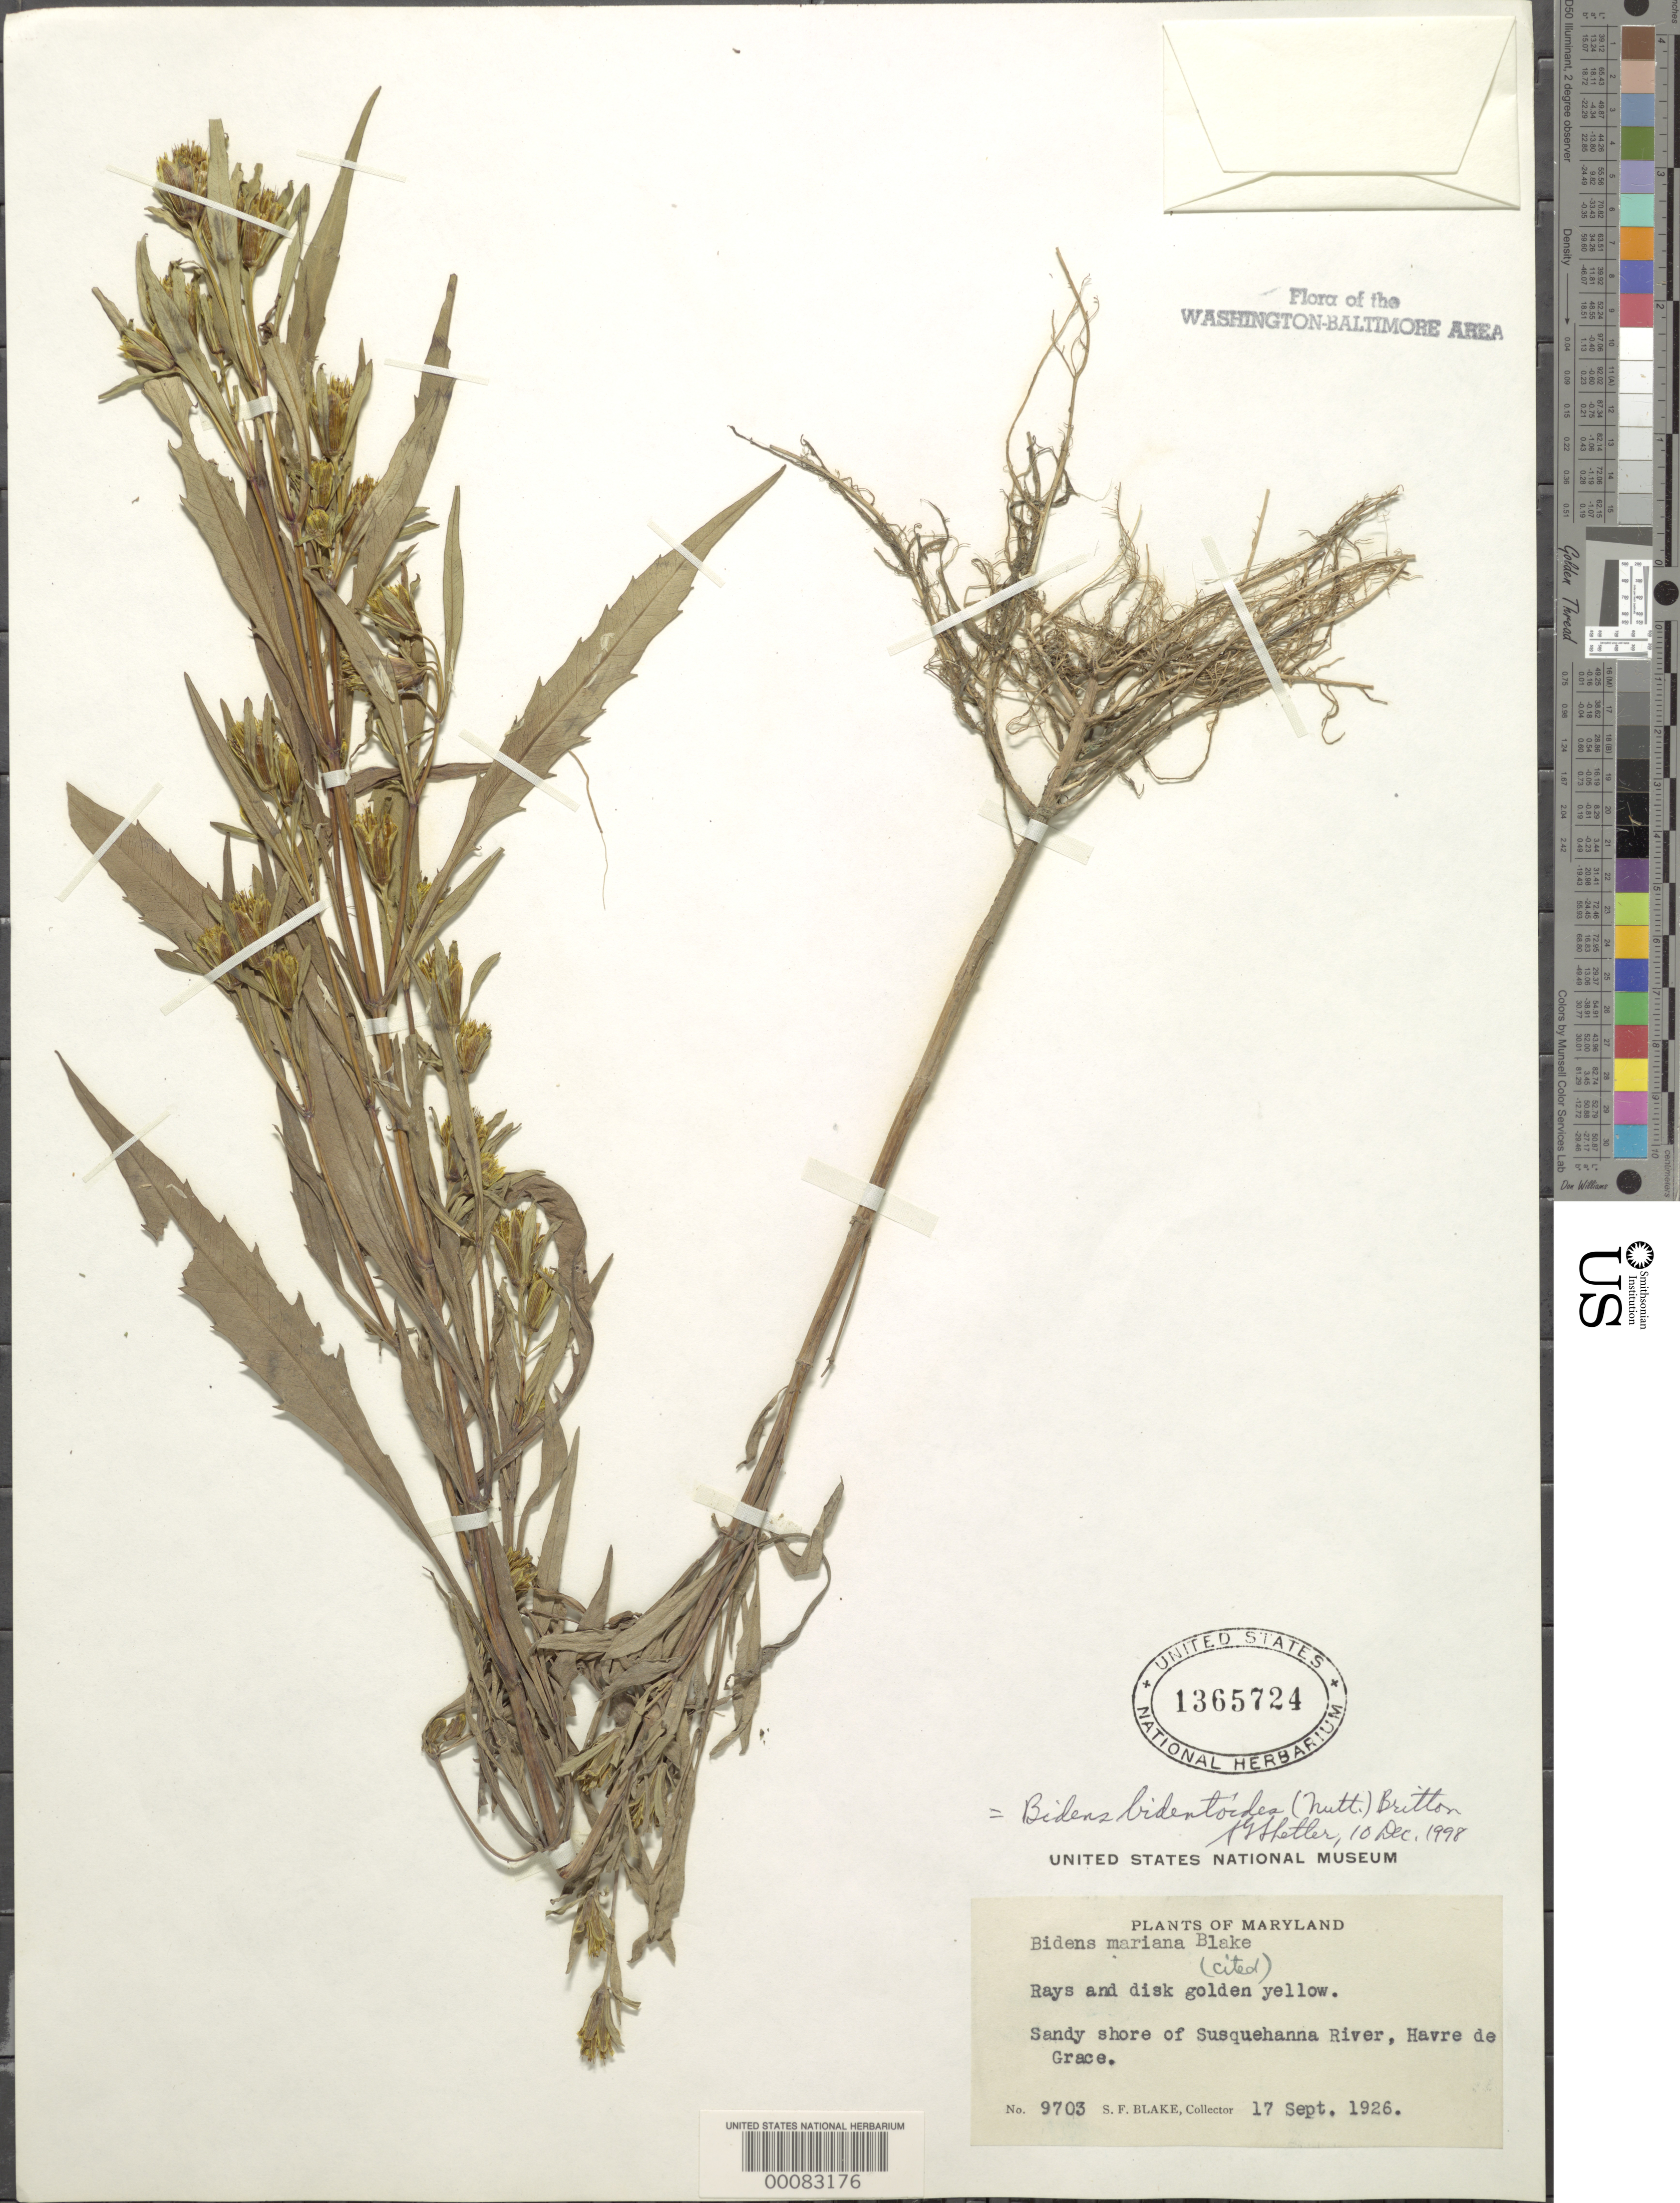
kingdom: Plantae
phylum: Tracheophyta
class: Magnoliopsida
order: Asterales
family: Asteraceae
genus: Bidens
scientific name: Bidens bidentoides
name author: (Nutt.) Britton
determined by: Shetler, Stanwyn G., (US), NMNH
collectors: S. Blake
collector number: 9703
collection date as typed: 17 Sep 1926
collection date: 1926-09-17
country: United States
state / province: Maryland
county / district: Harford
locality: Susquehanna River, Havre De Grace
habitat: Sandy shore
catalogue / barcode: US 1365724